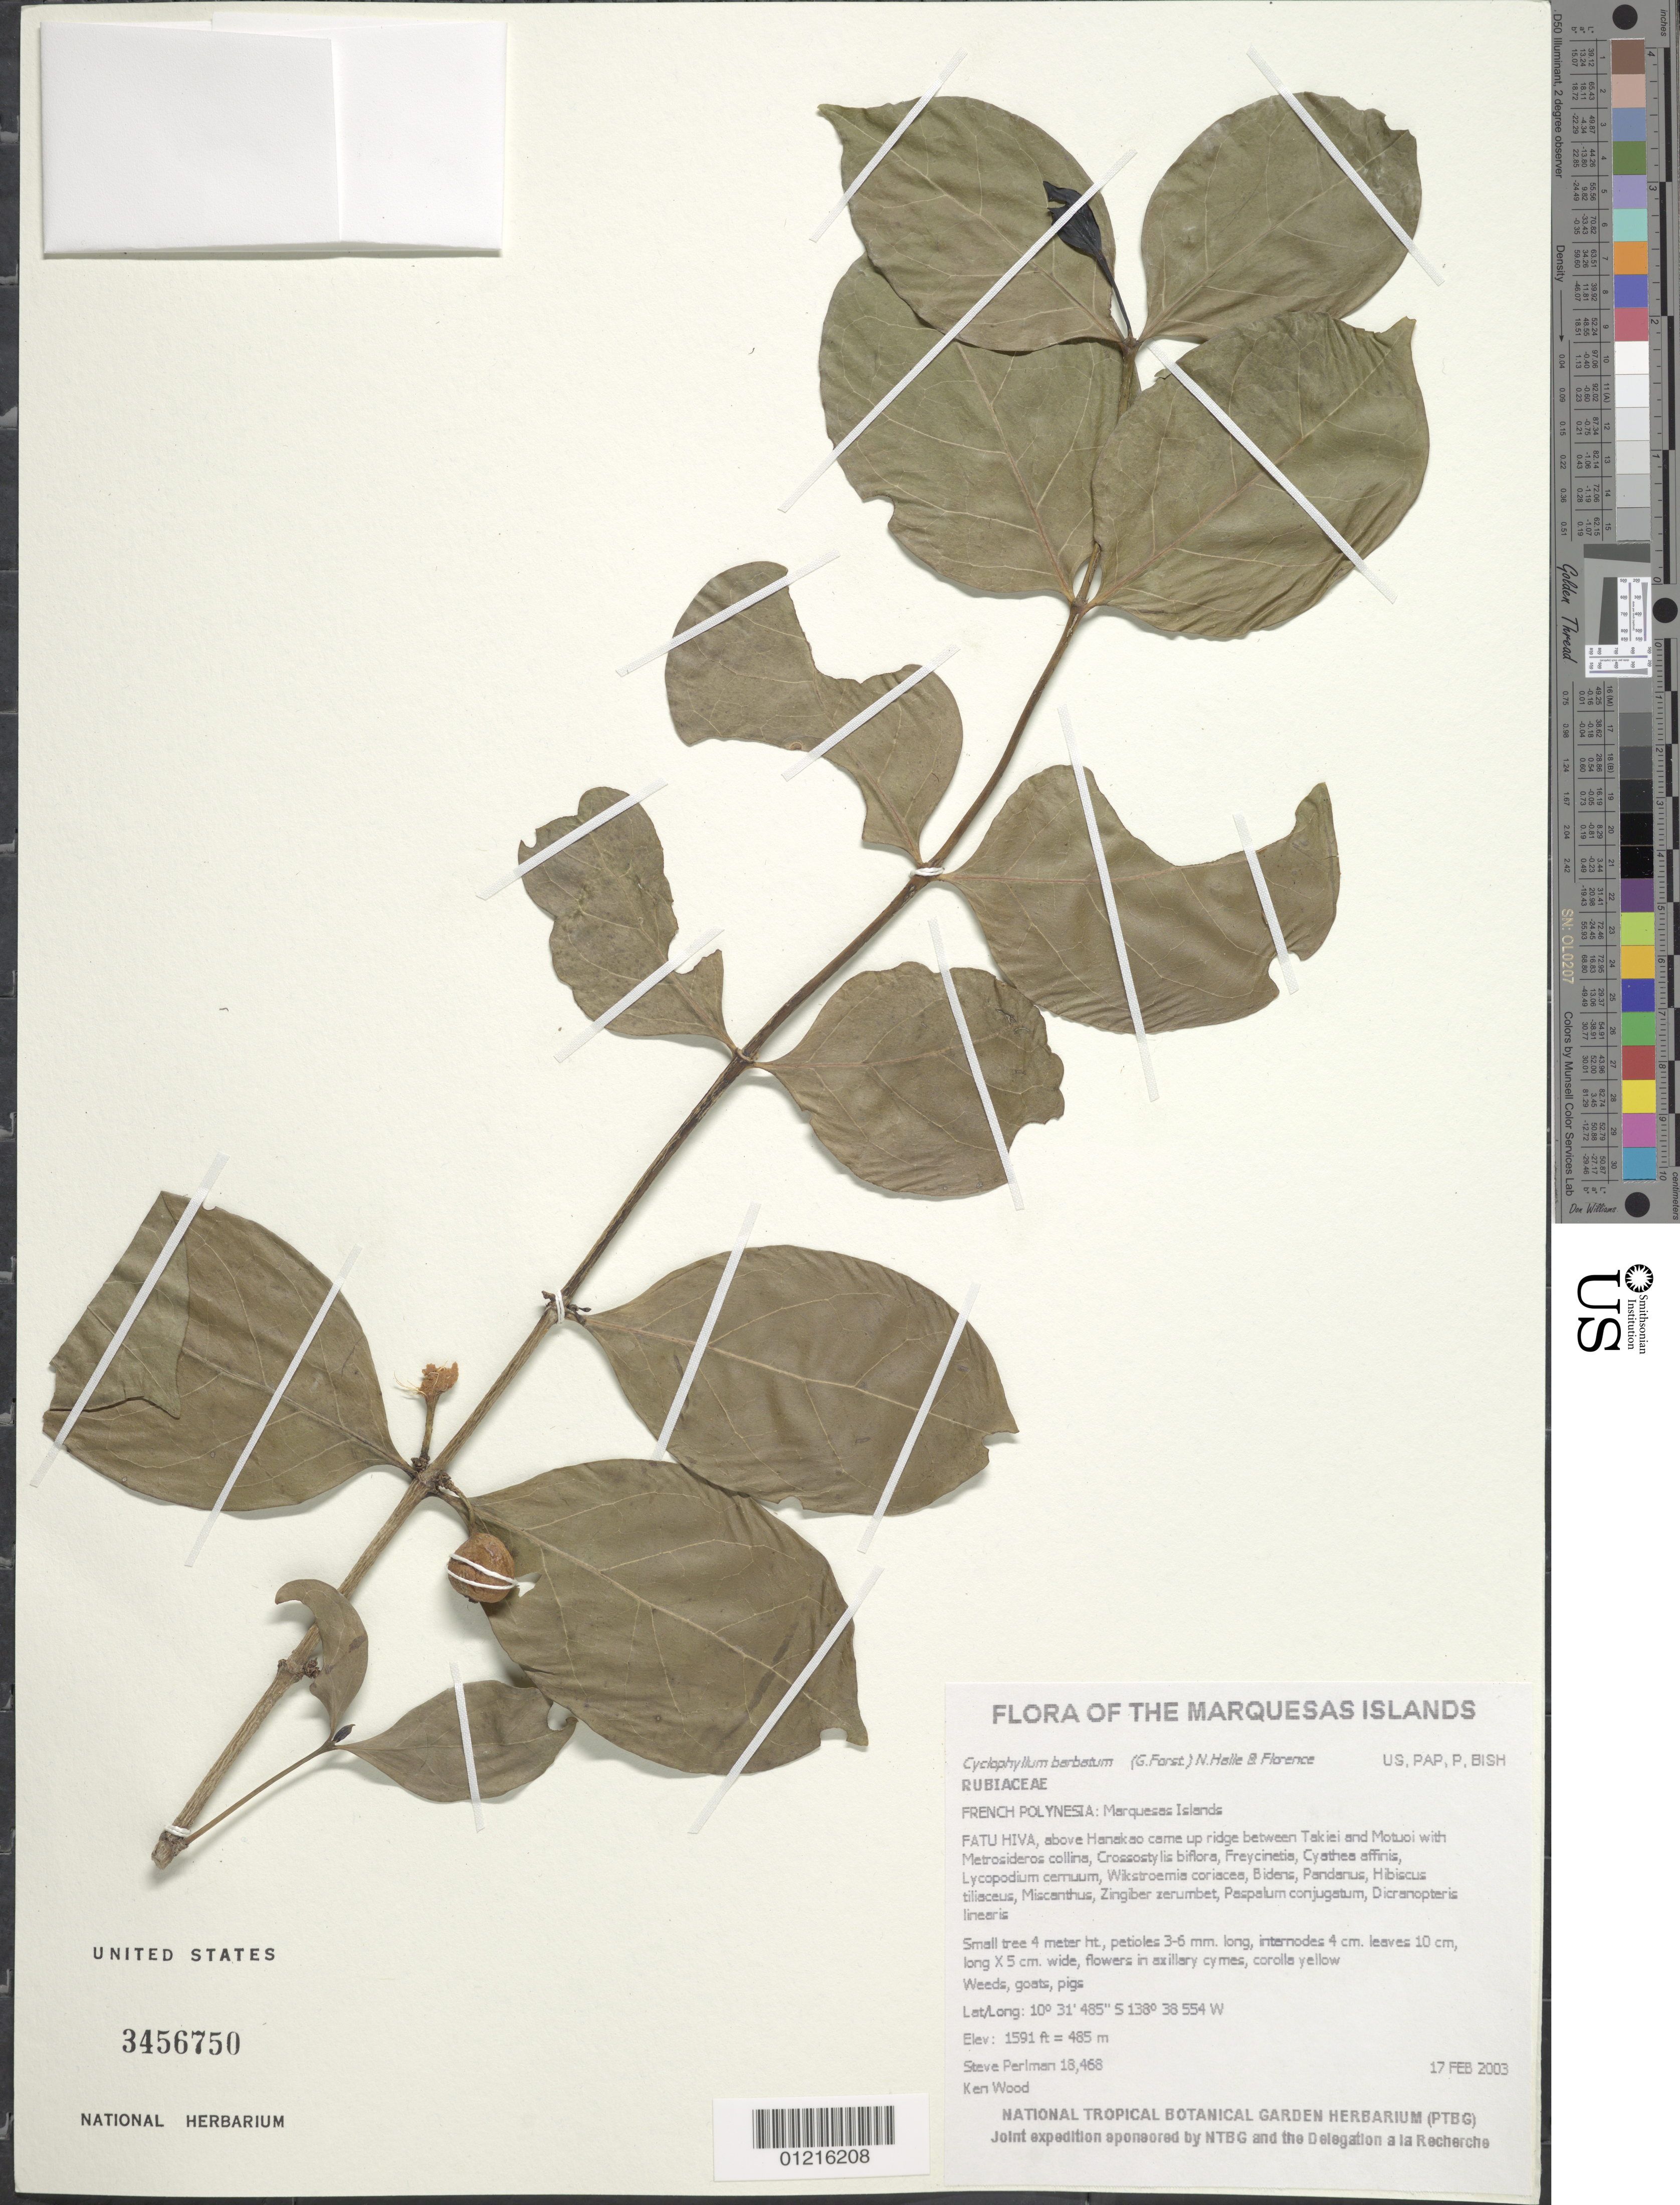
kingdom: Plantae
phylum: Tracheophyta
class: Magnoliopsida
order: Gentianales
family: Rubiaceae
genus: Cyclophyllum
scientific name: Cyclophyllum barbatum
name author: (G. Forst.) N. Hallé & J. Florence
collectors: S. P. Perlman & K. R. Wood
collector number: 18468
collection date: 2003-02-17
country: French Polynesia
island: Fatu Hiva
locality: Above Hanakao came up ridge between Takiei and Motuoi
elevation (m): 485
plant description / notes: Weeds, goats, pigs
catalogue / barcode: US 3456750